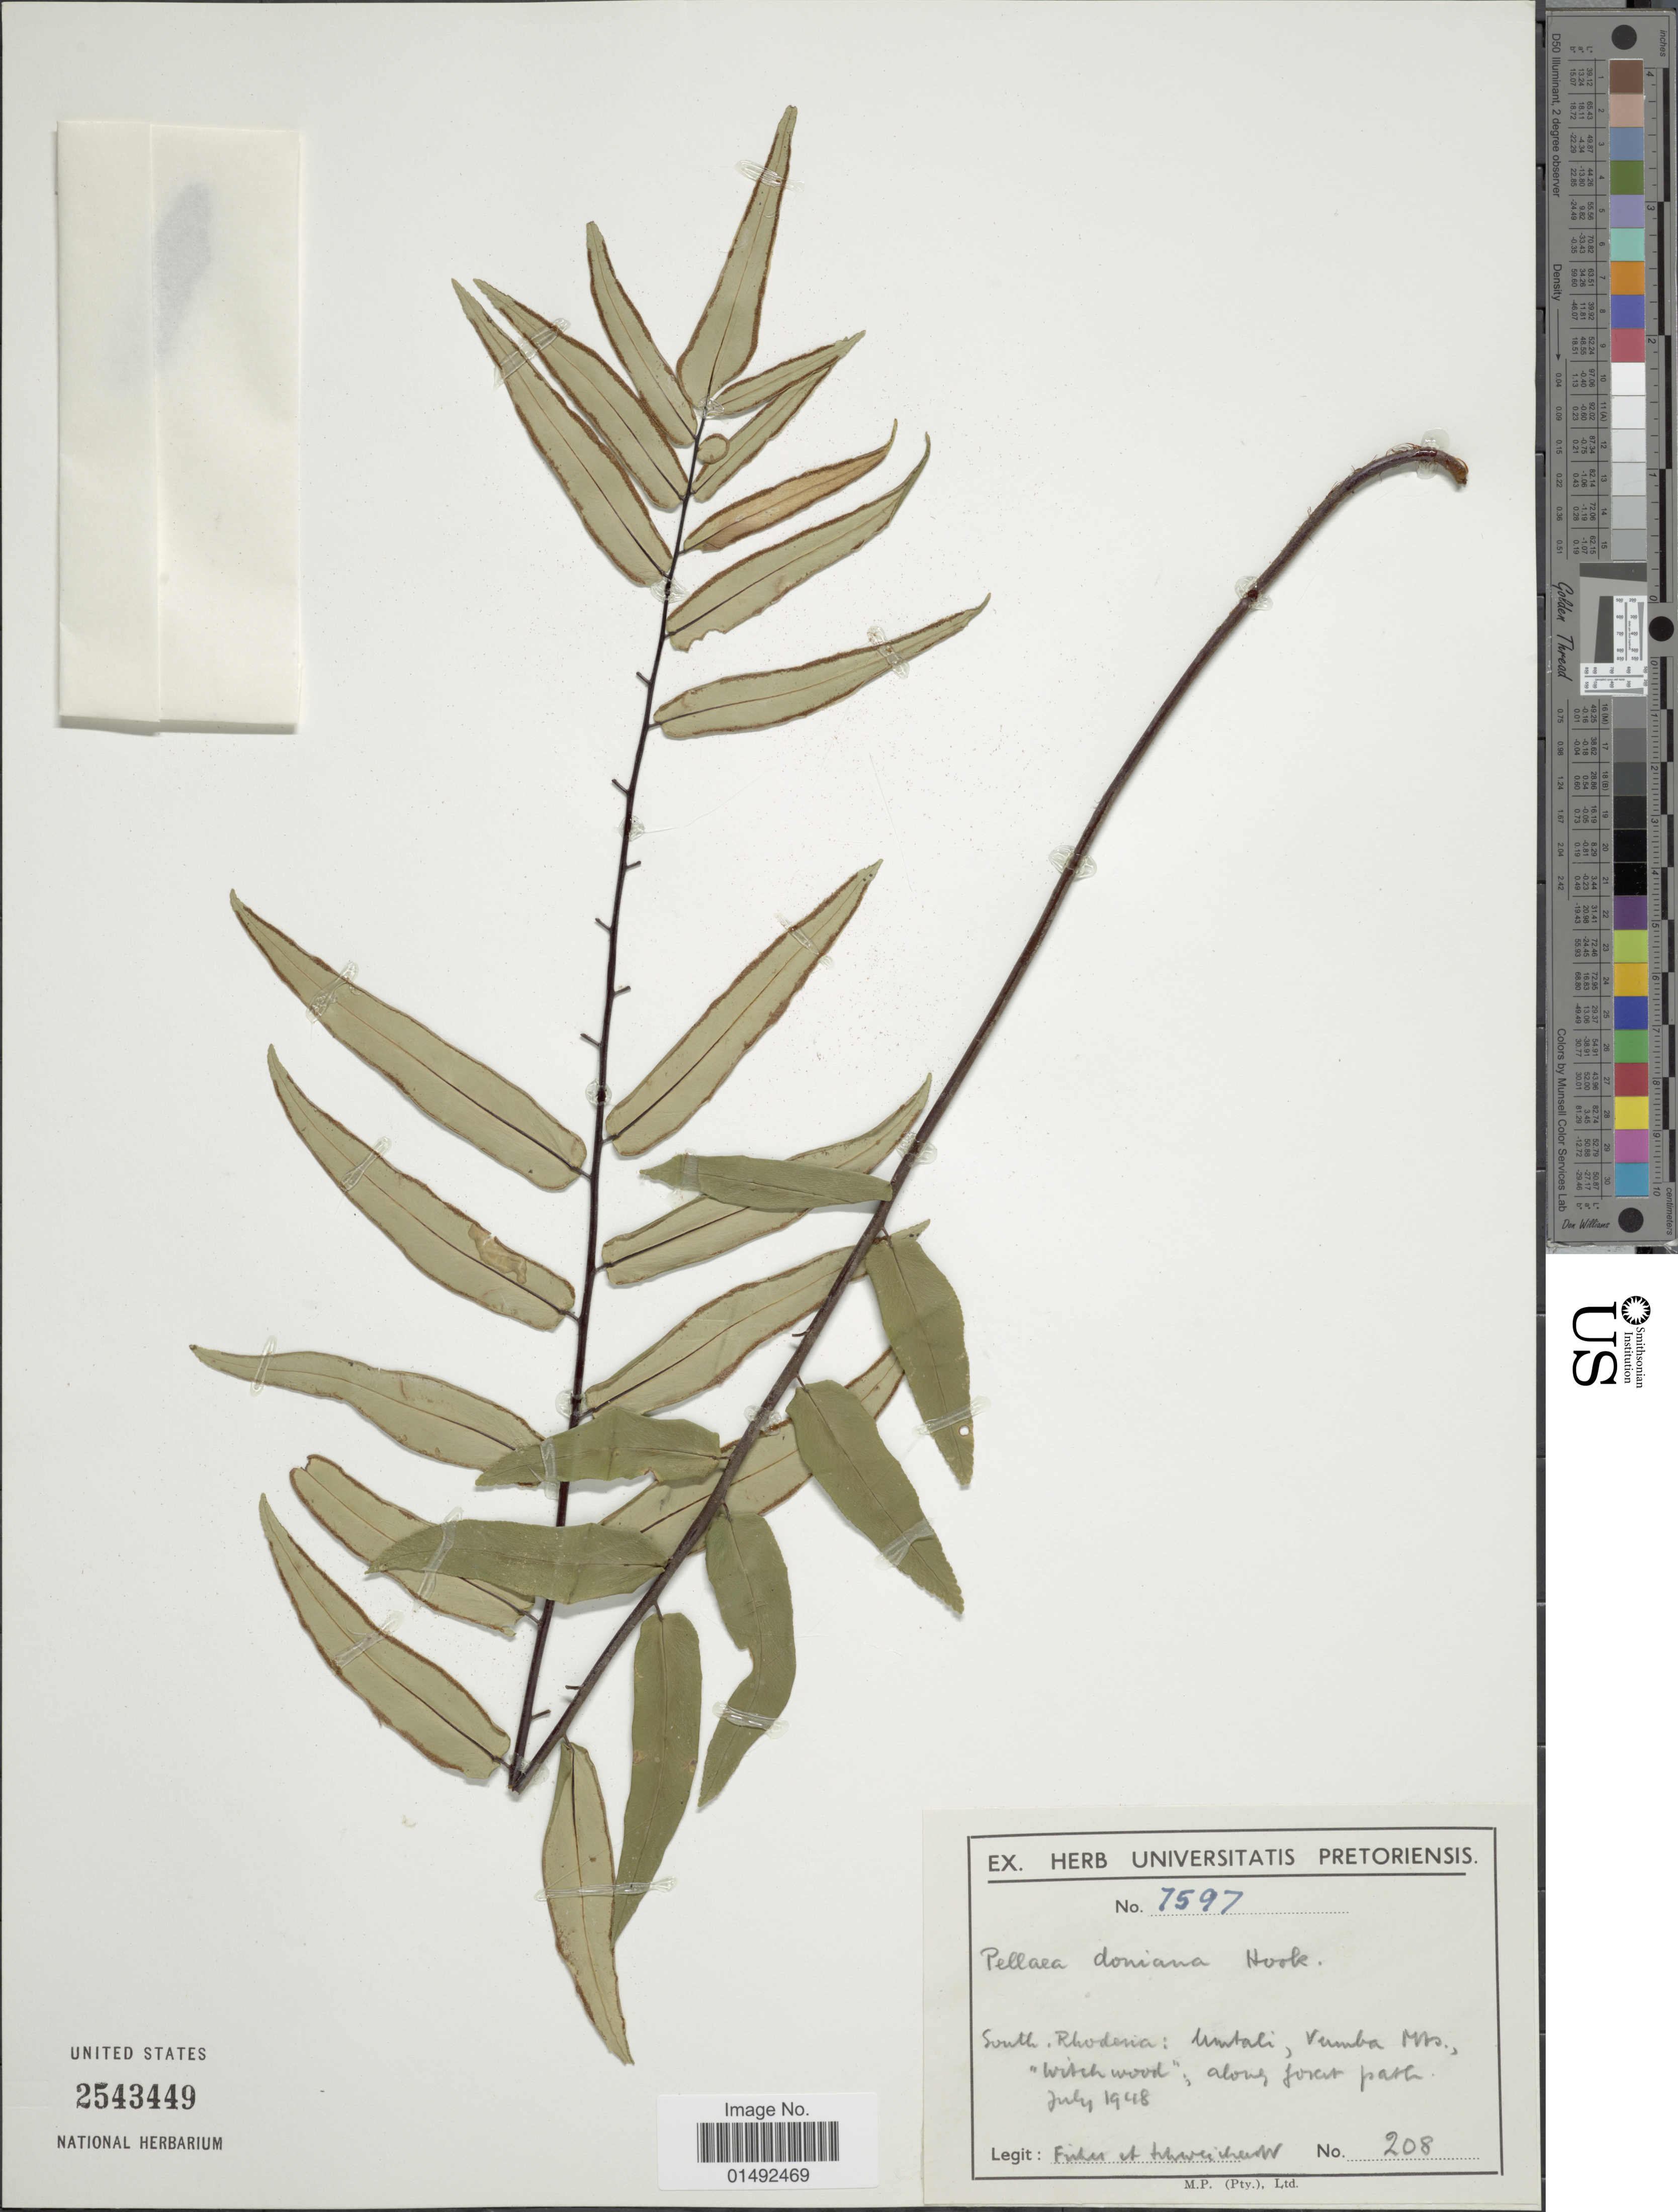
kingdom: Plantae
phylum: Tracheophyta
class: Polypodiopsida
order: Polypodiales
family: Pteridaceae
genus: Pellaea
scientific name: Pellaea doniana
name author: Hook.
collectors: Fuker & -. Schweickerdt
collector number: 208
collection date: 1948-07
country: Zimbabwe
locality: South. Rhodesia: Umtali, Vumba Mts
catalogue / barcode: US 2543449